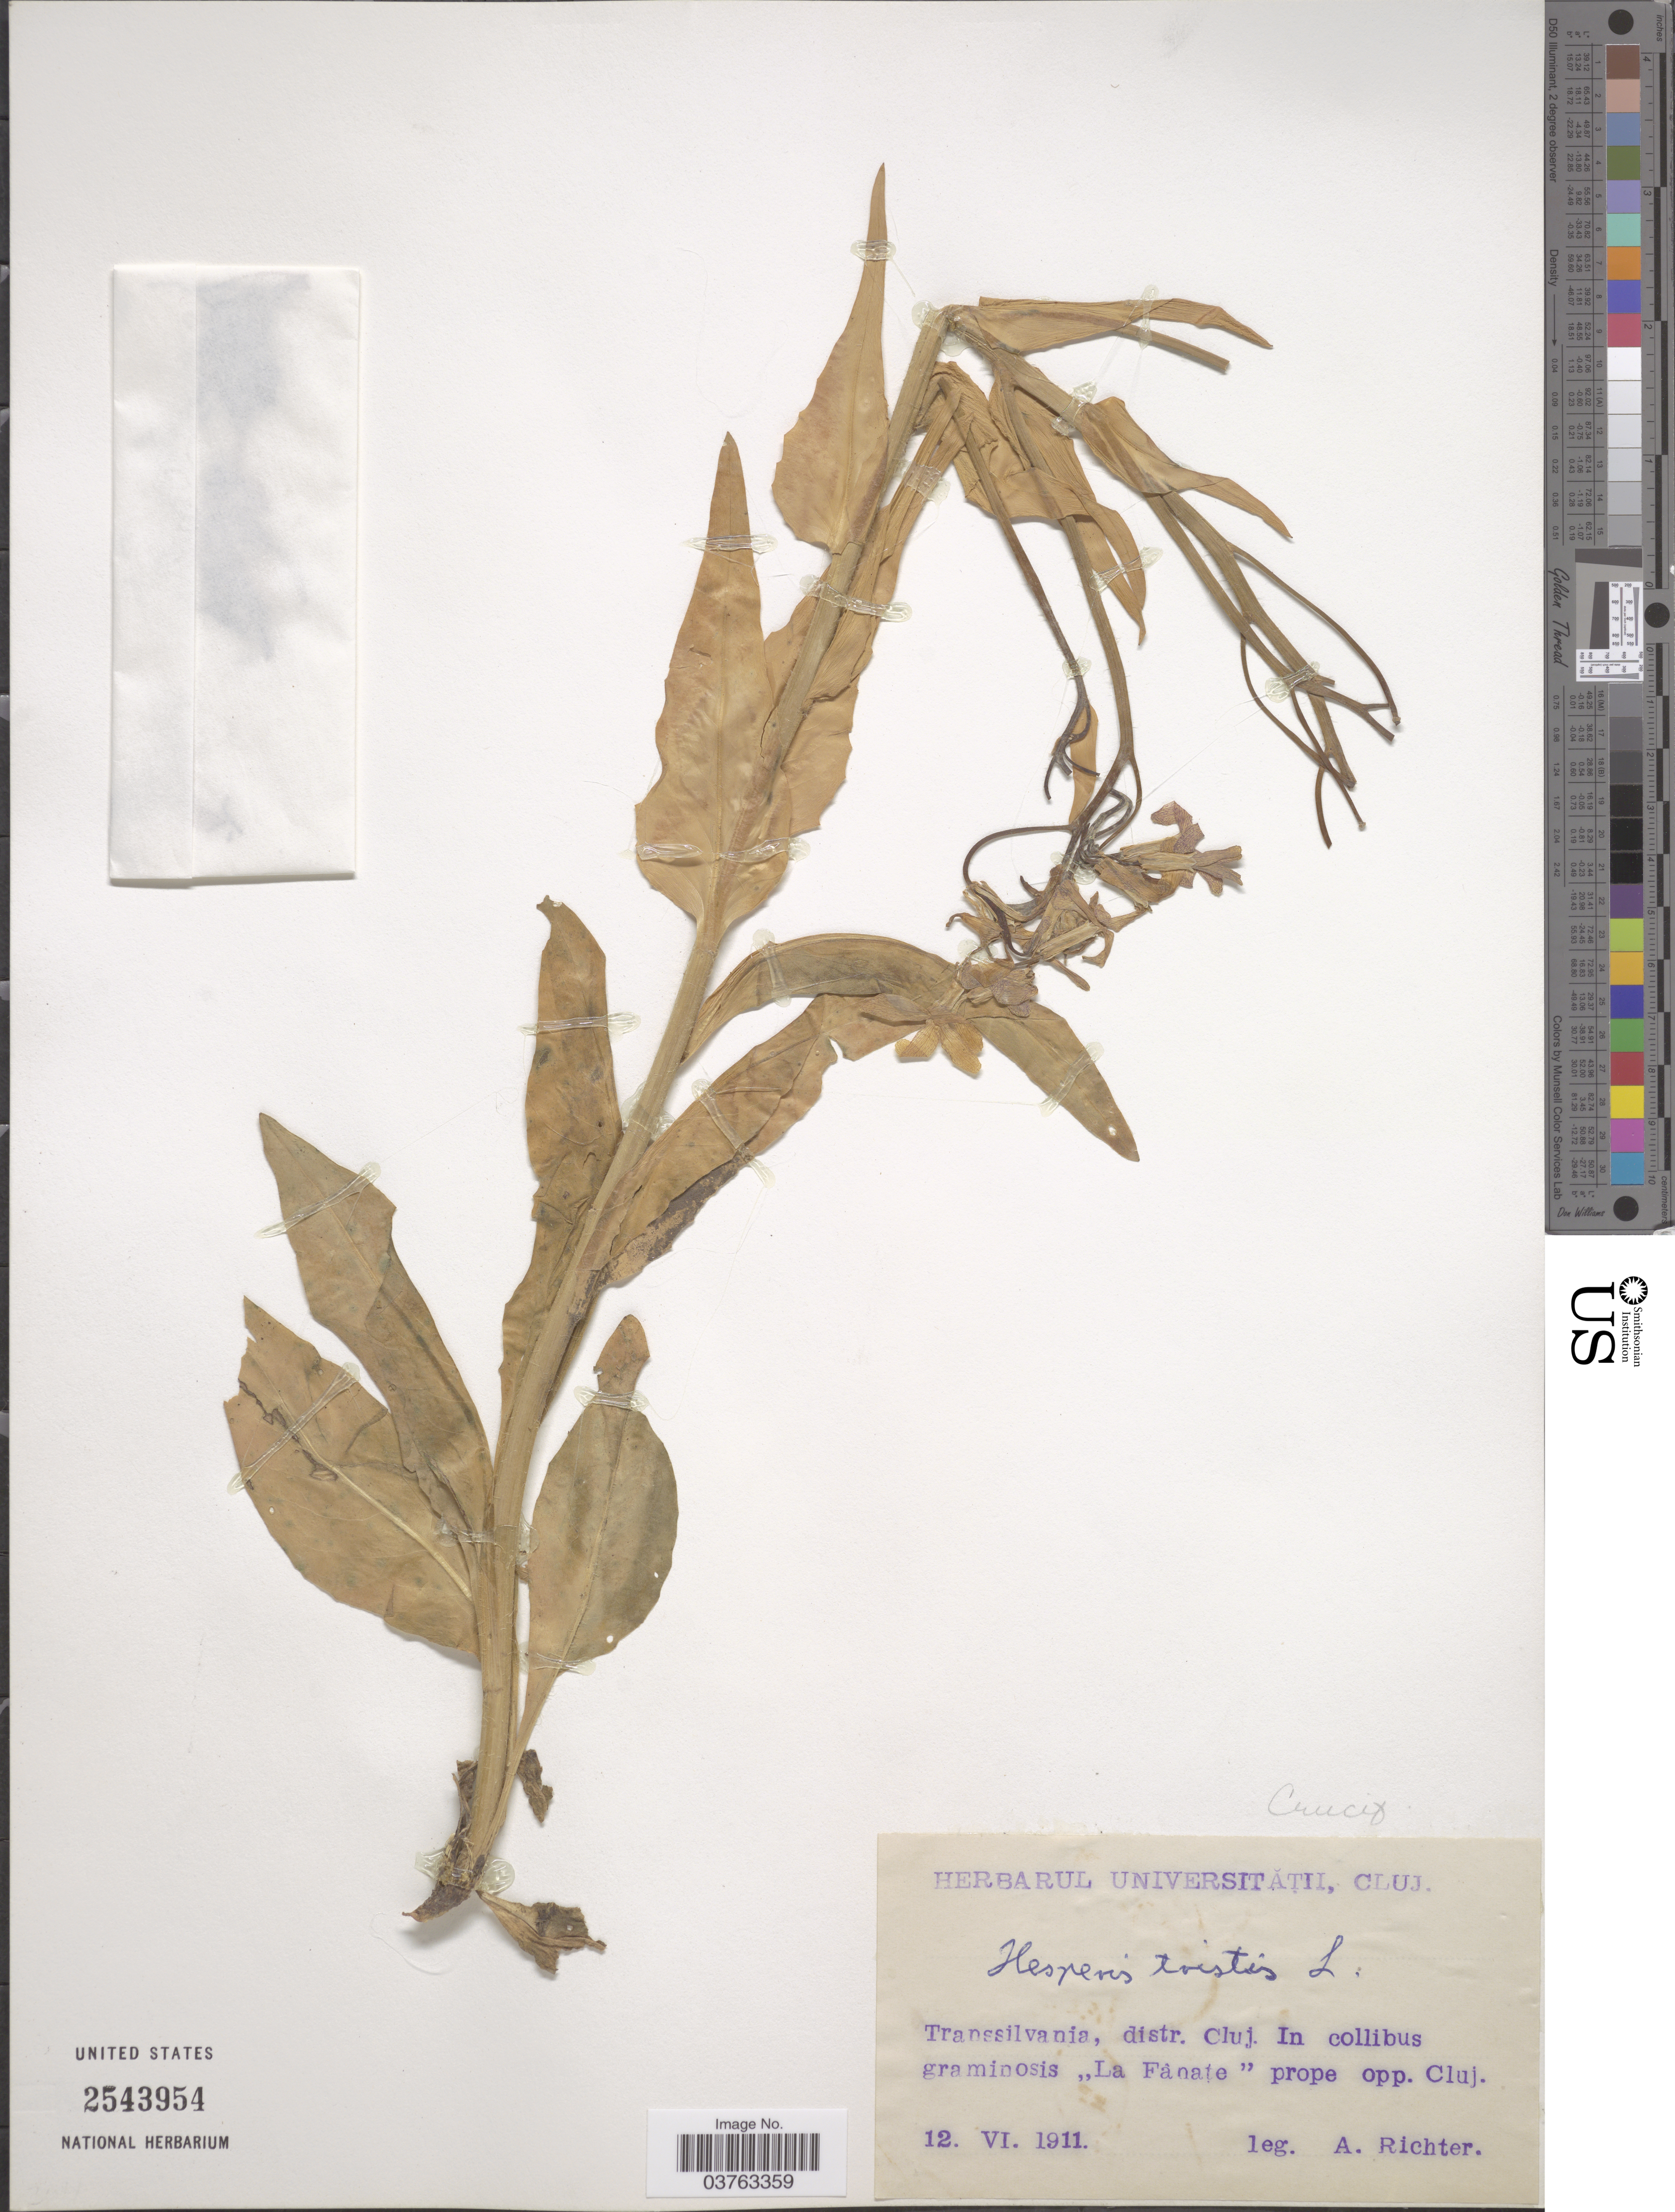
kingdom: Plantae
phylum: Tracheophyta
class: Magnoliopsida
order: Brassicales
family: Brassicaceae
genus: Hesperis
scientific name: Hesperis tristis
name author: L.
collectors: V. A. Richter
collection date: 1911-06-12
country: Romania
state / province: Cluj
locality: Transsilvania, distr. Cluj. In collibus graminosis "La Fanate" prope opp. Cluj.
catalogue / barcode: US 2543954